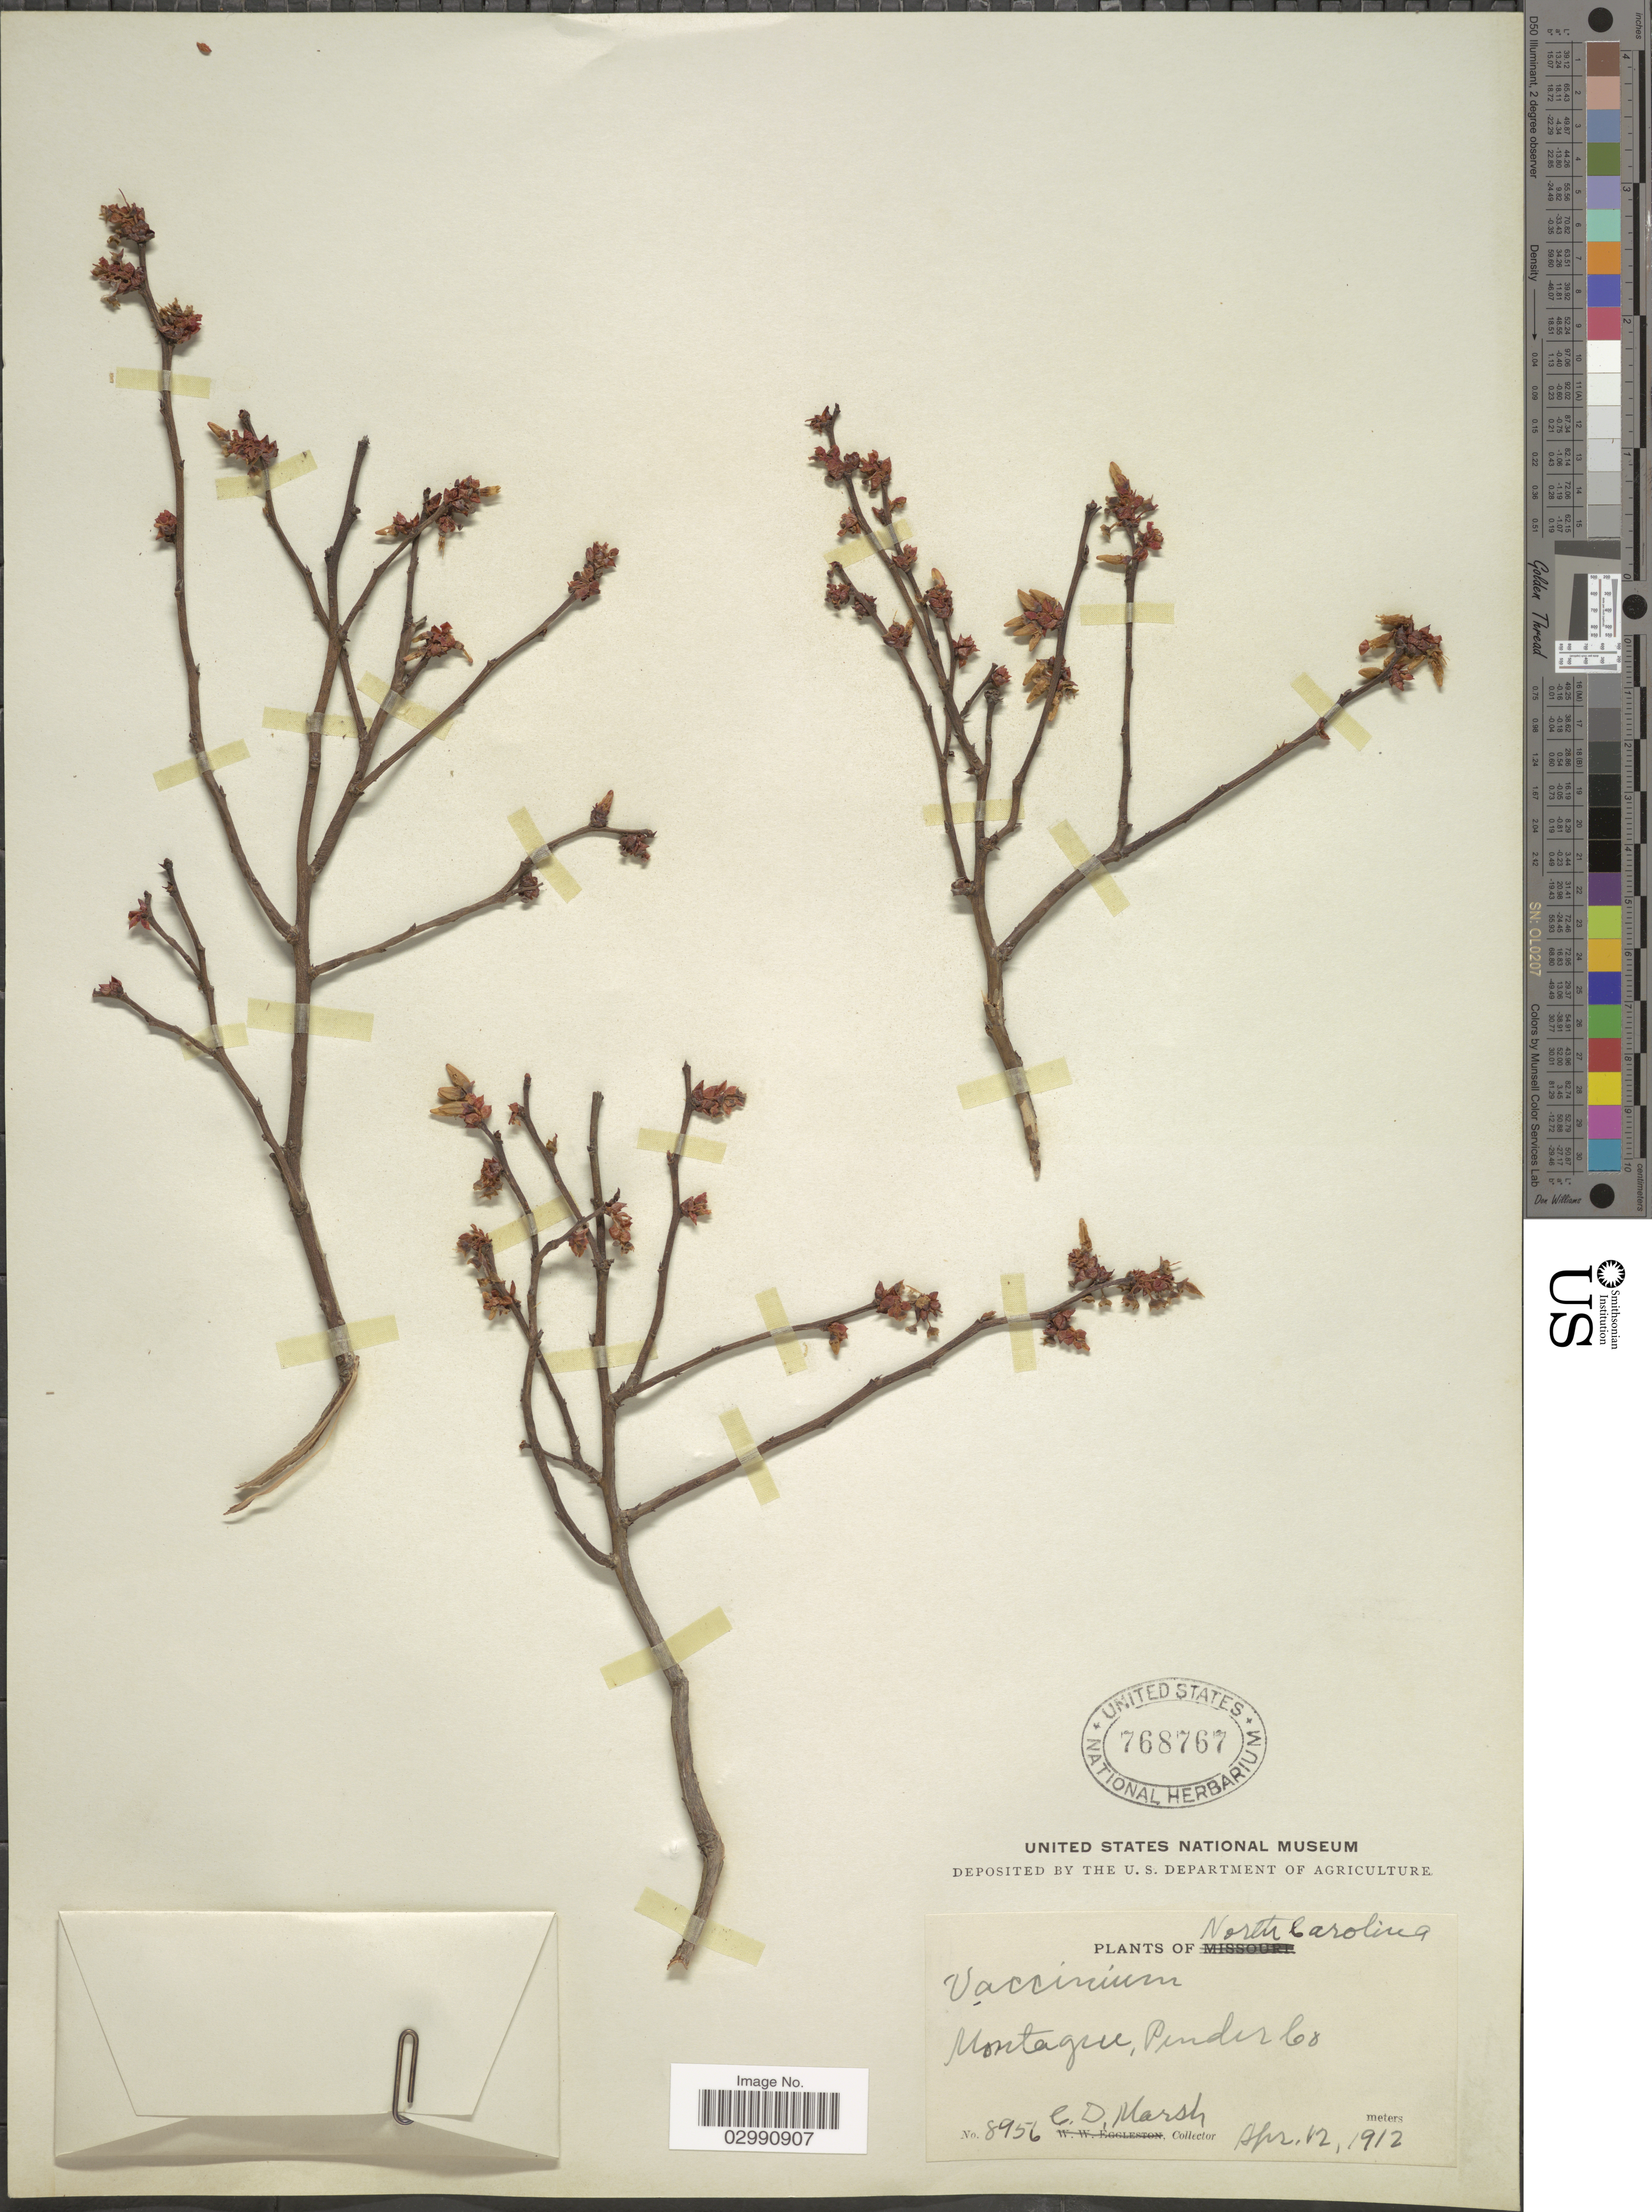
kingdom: Plantae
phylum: Tracheophyta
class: Magnoliopsida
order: Ericales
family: Ericaceae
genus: Vaccinium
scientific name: Vaccinium sp.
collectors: C. D. Marsh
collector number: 8956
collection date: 1912-04-12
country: United States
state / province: North Carolina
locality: Montague, Pender Co.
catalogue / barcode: US 768767